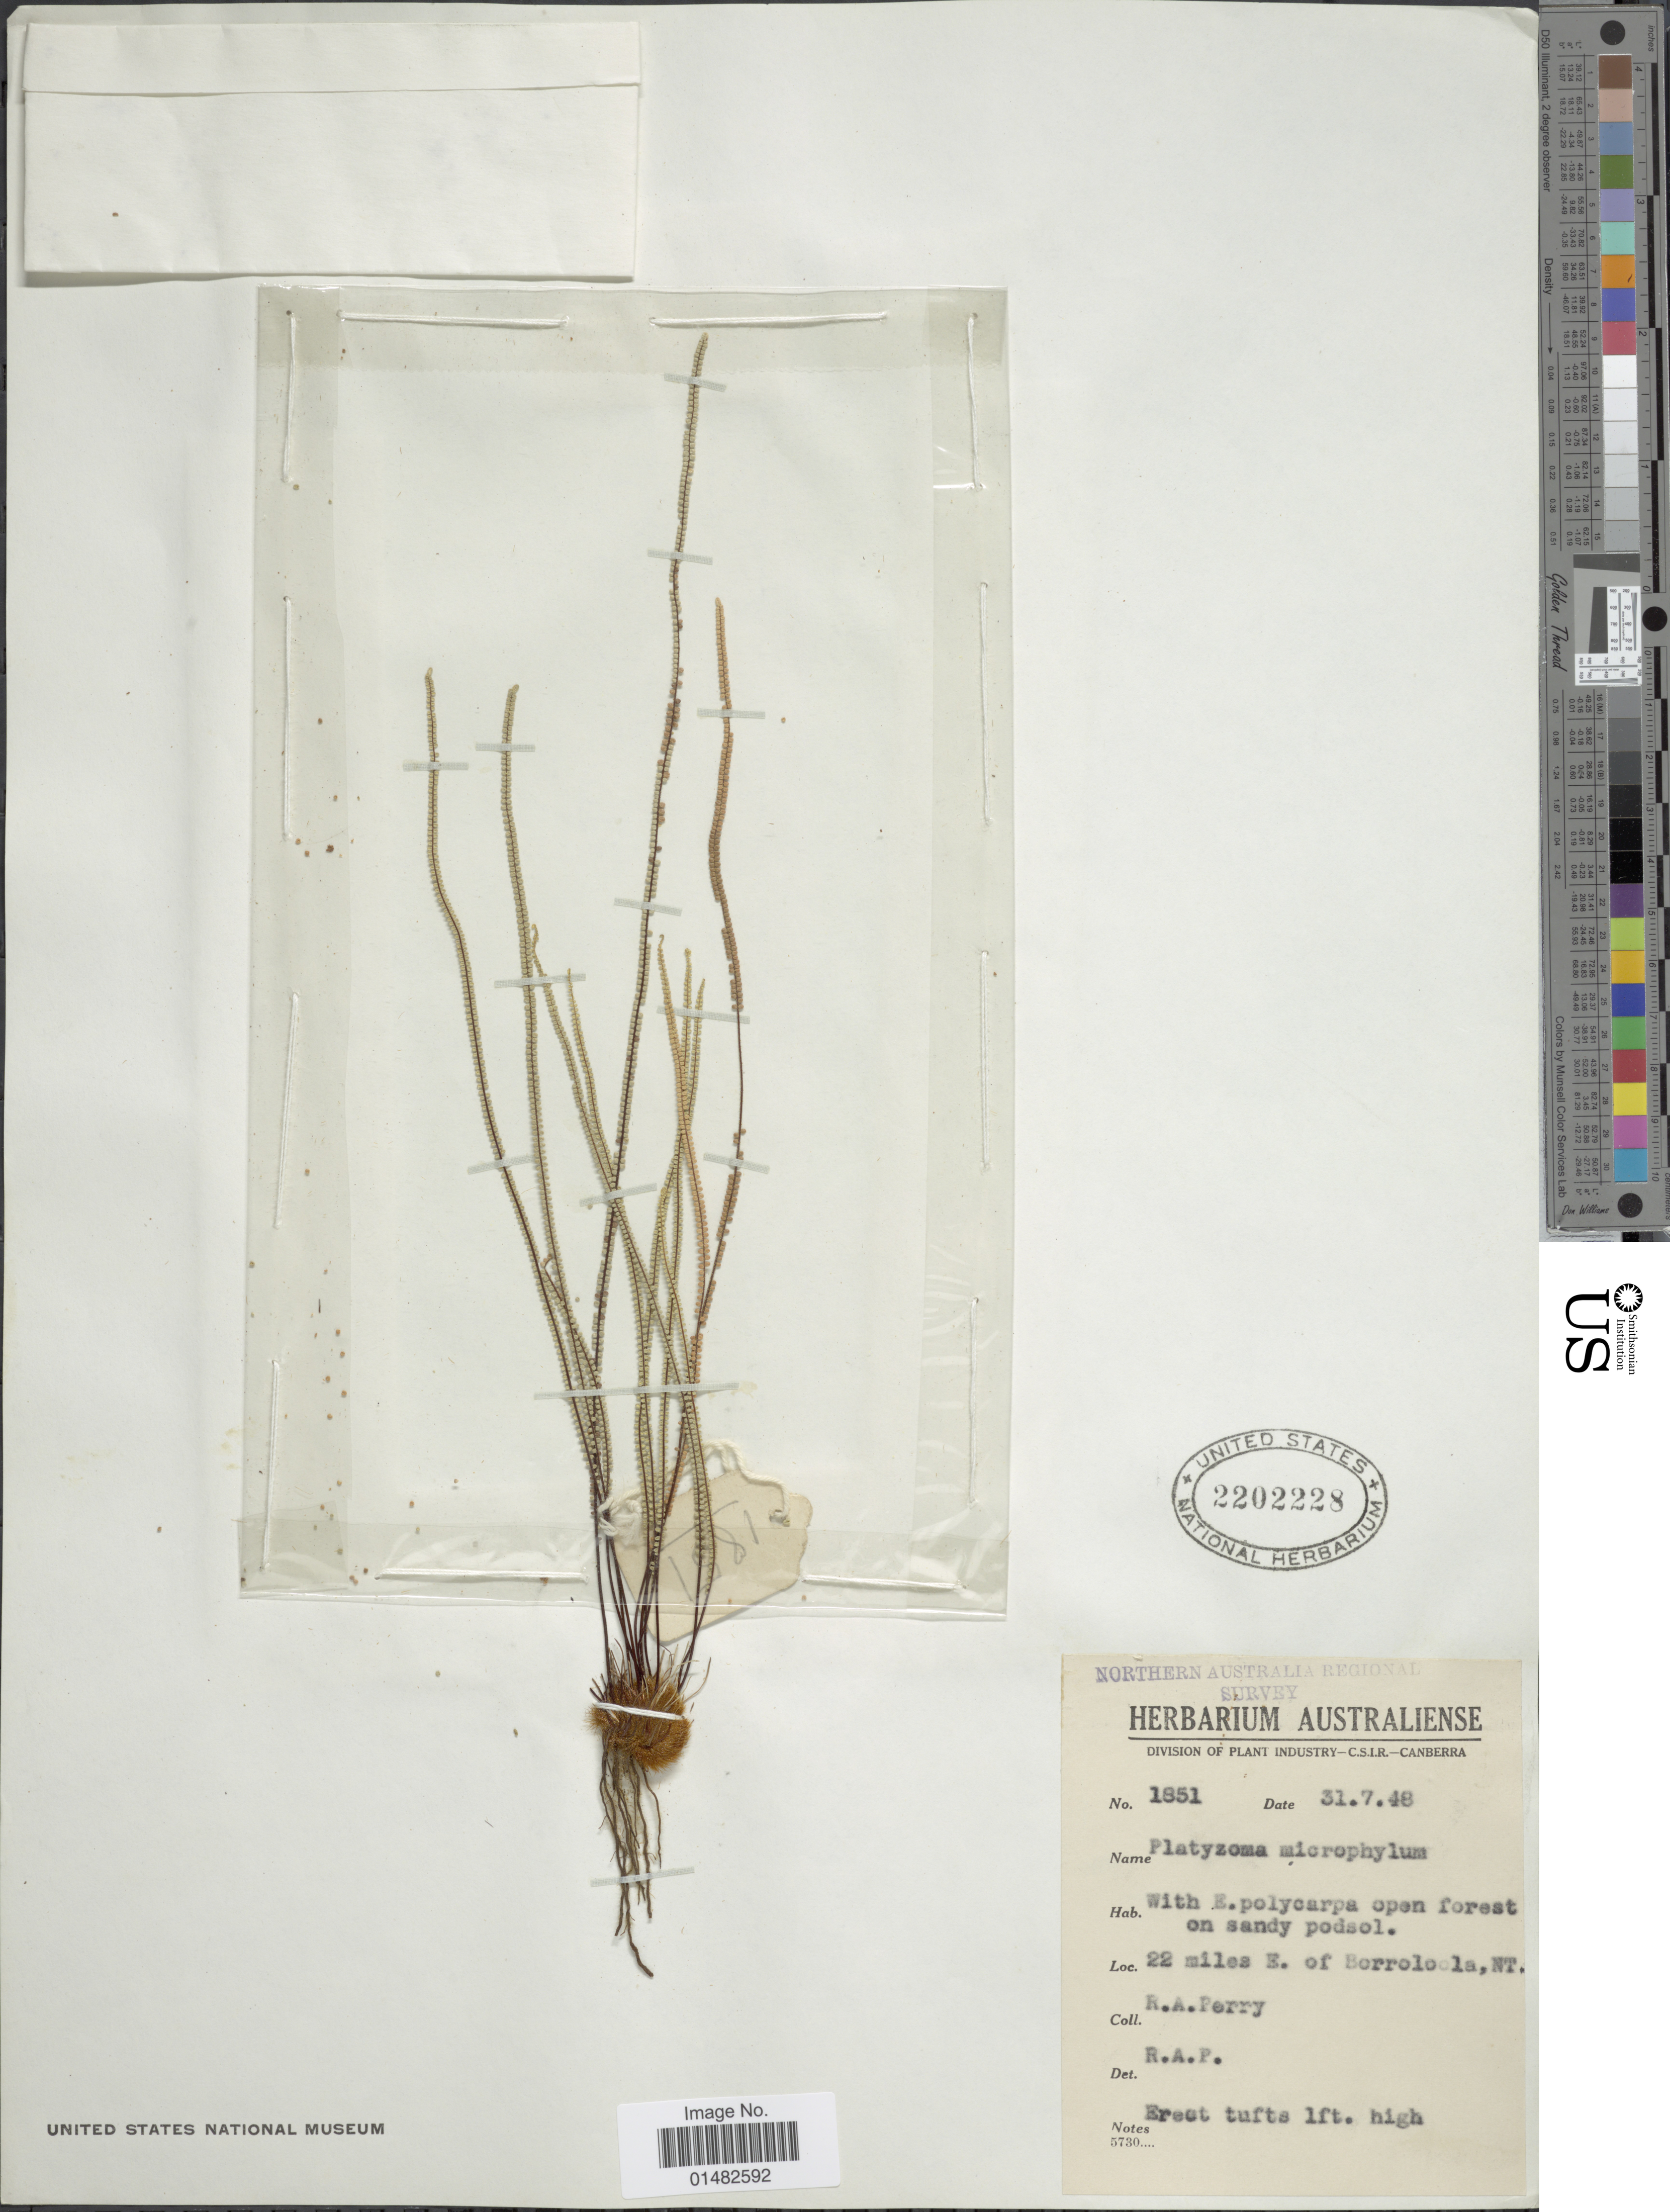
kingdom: Plantae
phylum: Tracheophyta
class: Polypodiopsida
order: Polypodiales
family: Pteridaceae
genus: Pteris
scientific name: Pteris platyzomopsis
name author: Christenh. & H. Schneid.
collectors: R. Perry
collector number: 1851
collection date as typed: Transcribed d/m/y: 31/8/48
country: Australia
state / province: Northern Territory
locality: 22 miles E. of Borroloola, N.T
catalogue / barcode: US 2202228